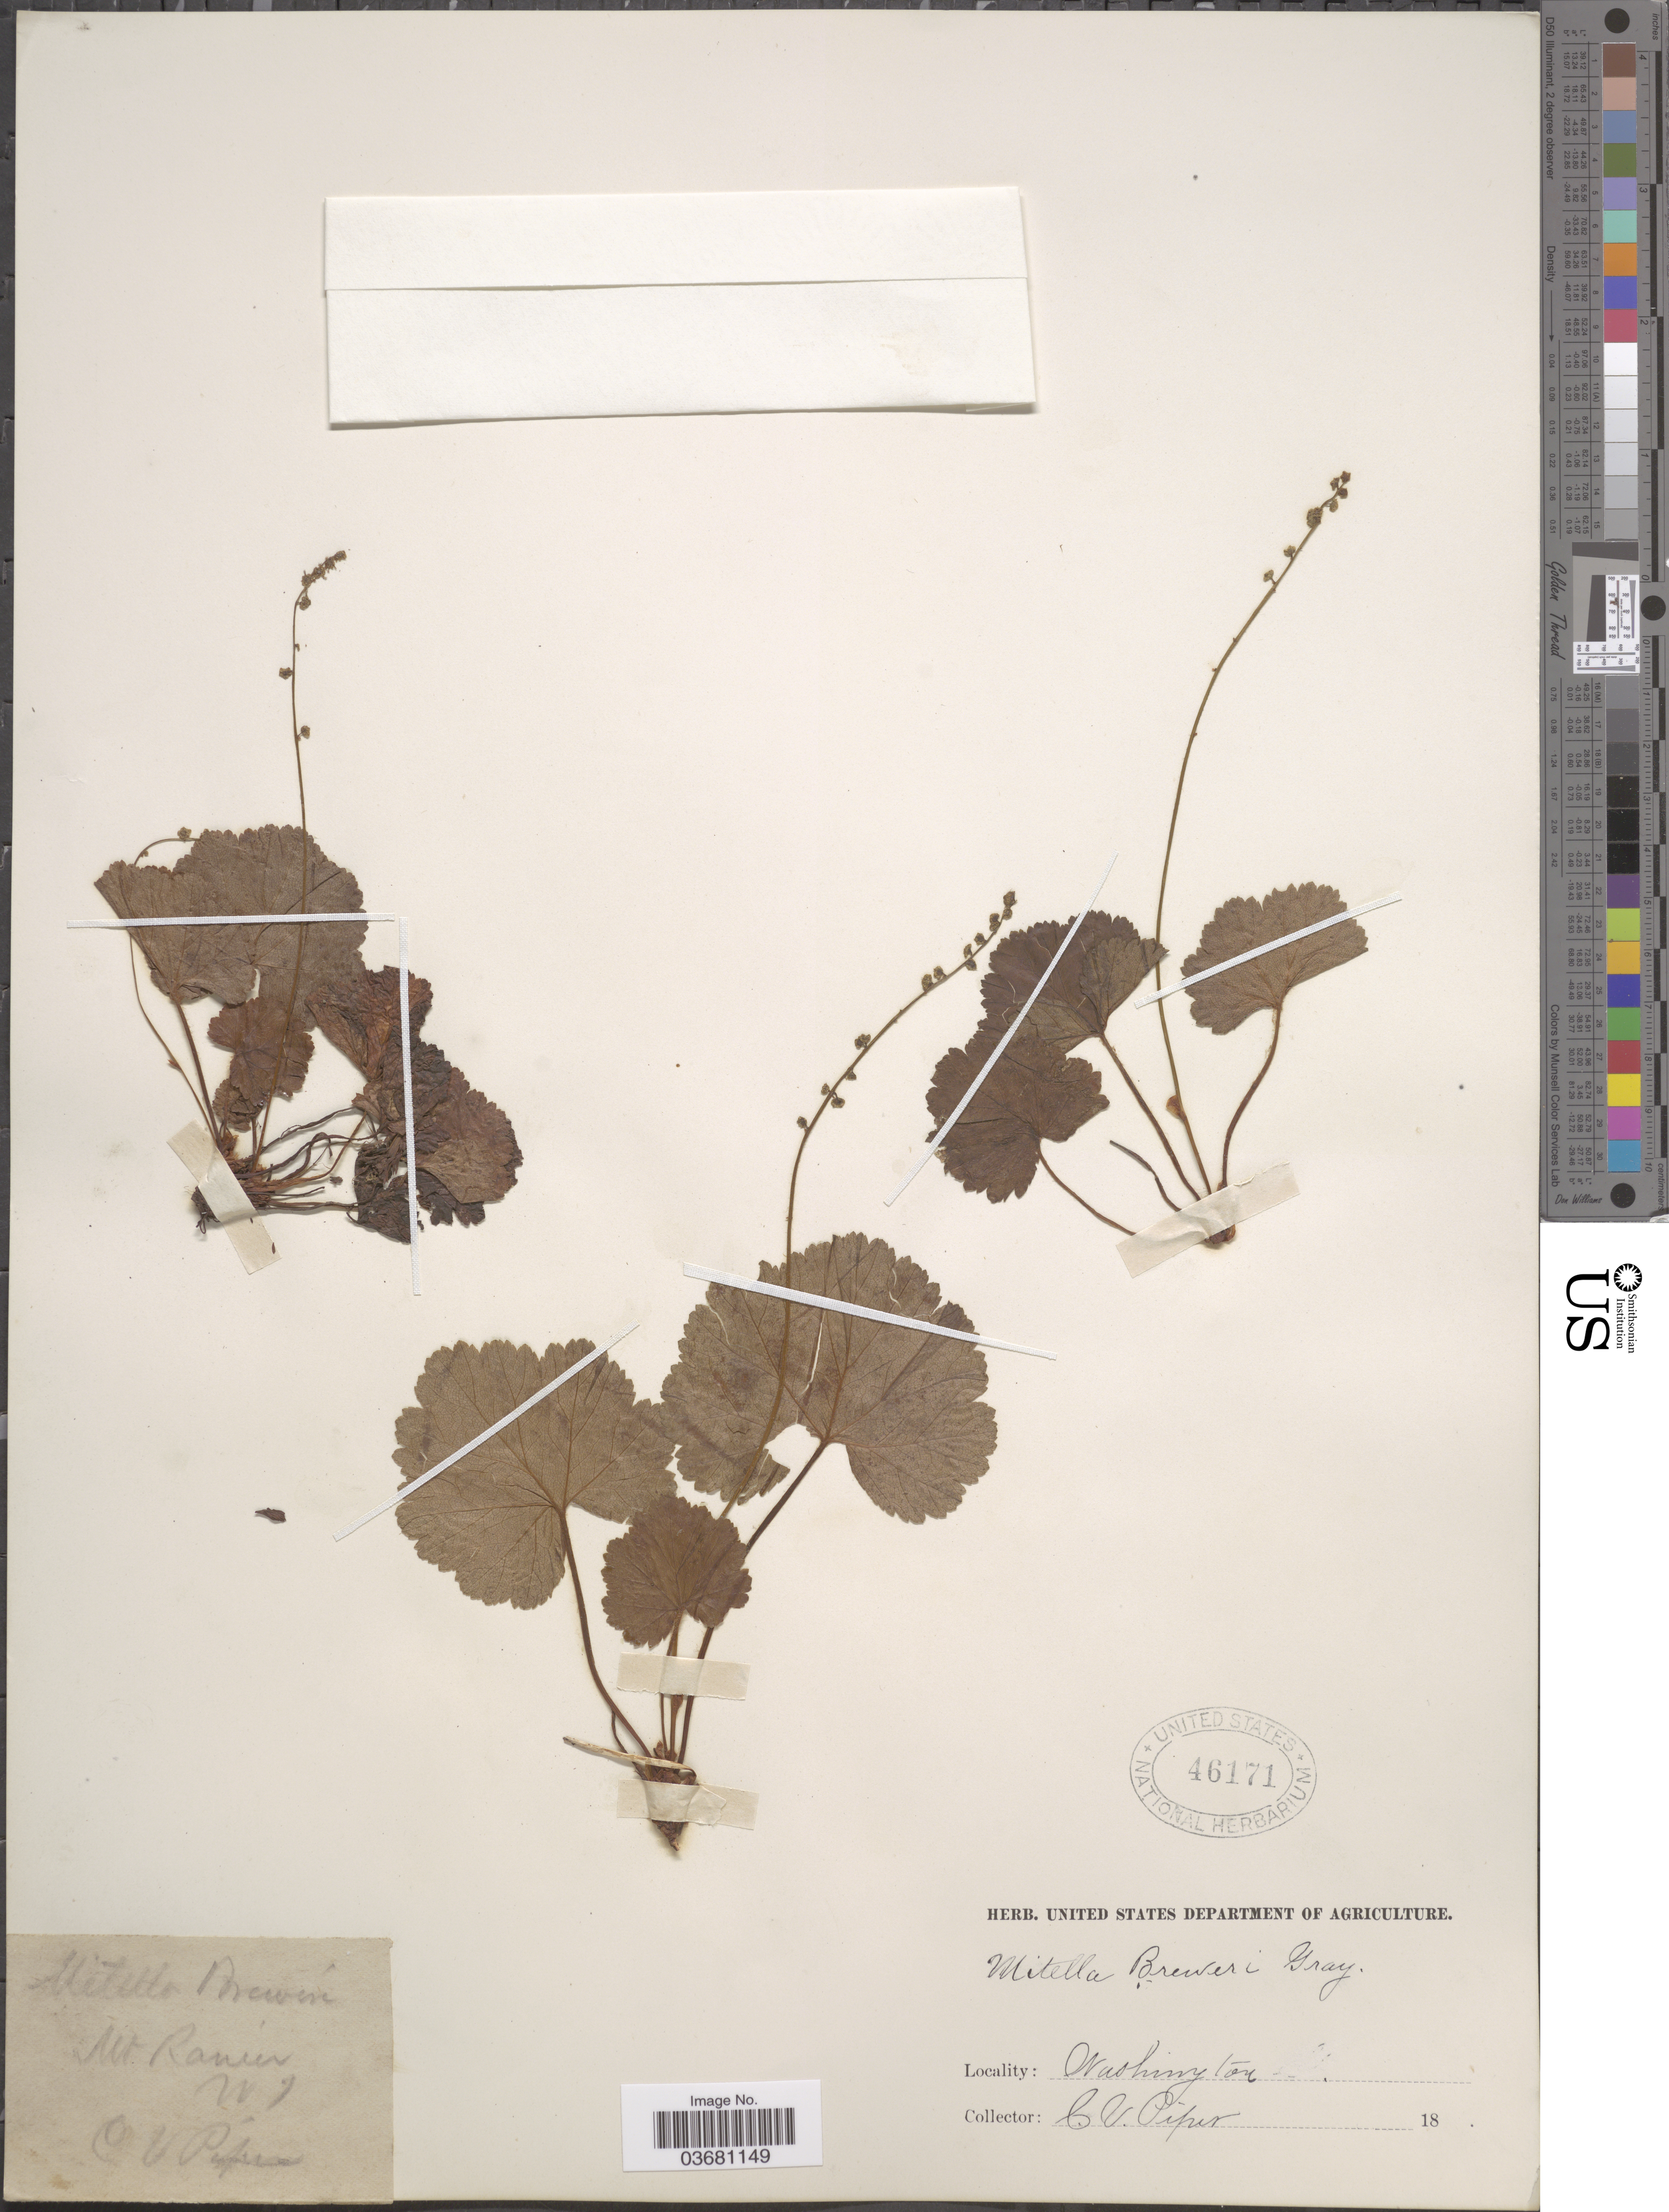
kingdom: Plantae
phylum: Tracheophyta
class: Magnoliopsida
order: Saxifragales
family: Saxifragaceae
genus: Mitella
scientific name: Mitella breweri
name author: A. Gray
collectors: C. V. Piper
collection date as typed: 18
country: United States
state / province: Washington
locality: Mt. Rainier.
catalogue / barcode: US 46171